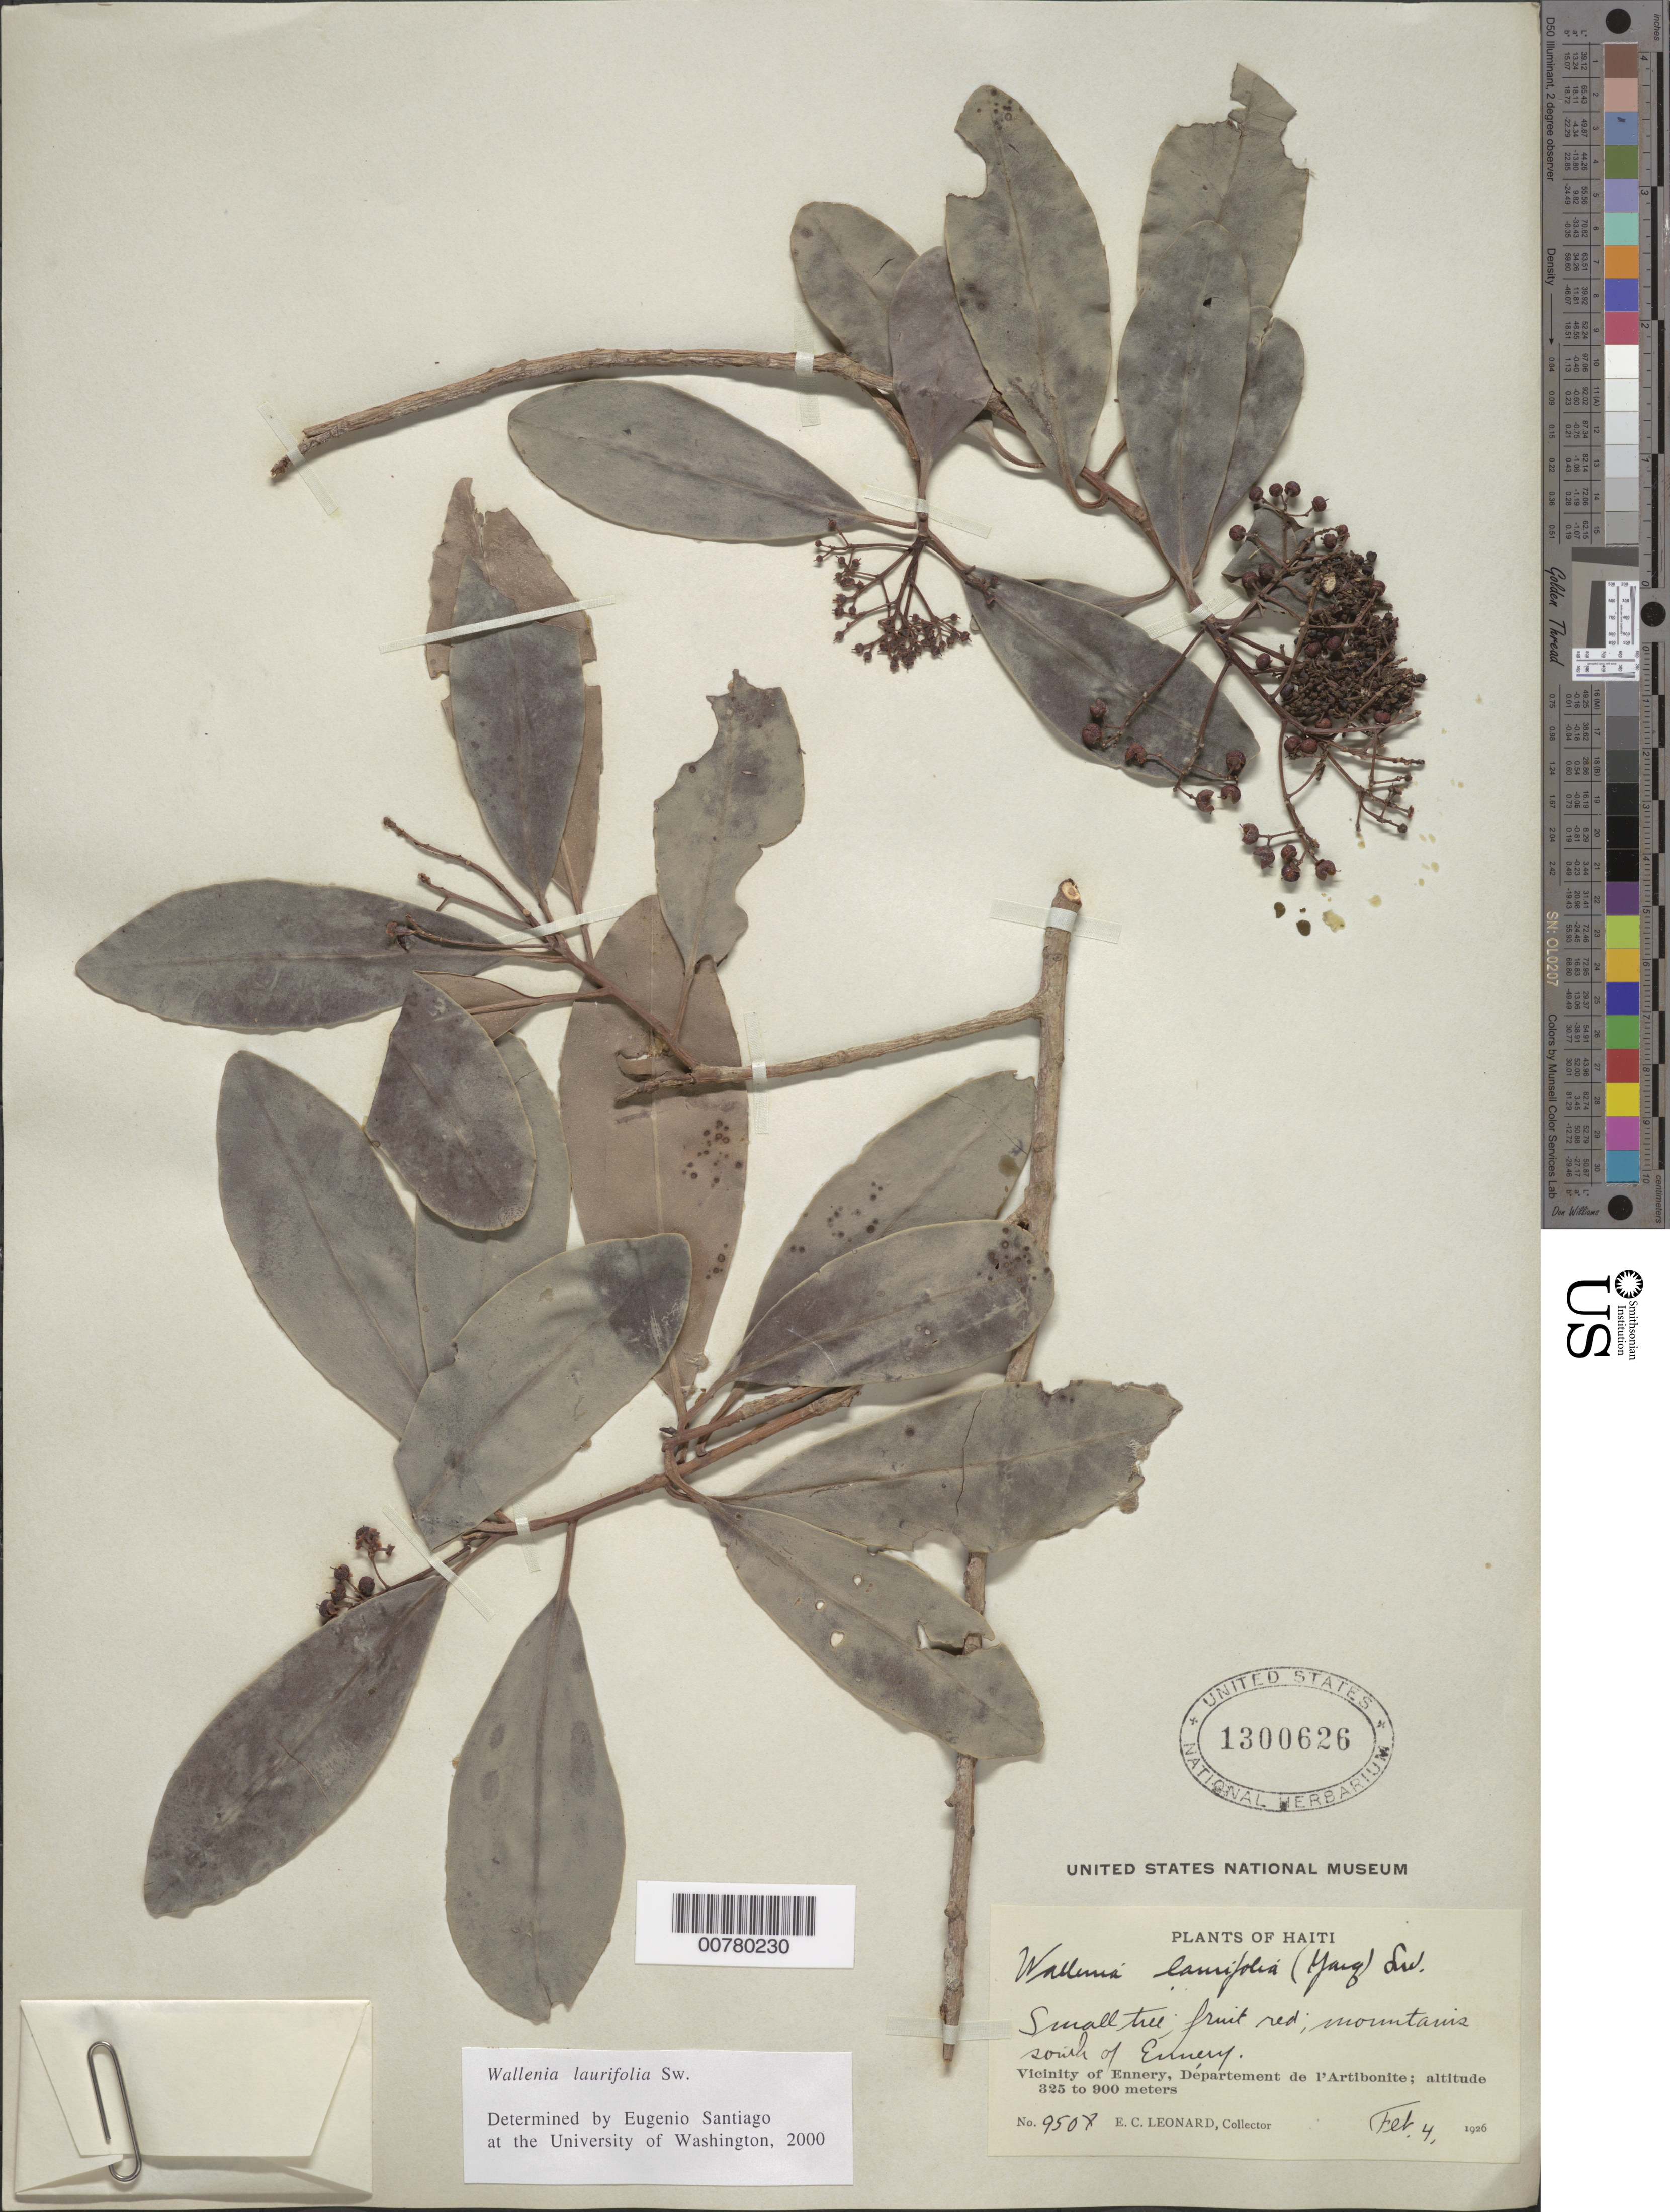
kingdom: Plantae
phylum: Tracheophyta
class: Magnoliopsida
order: Ericales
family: Primulaceae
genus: Wallenia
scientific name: Wallenia laurifolia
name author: Sw.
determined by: Santiago, E.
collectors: E. C. Leonard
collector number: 9508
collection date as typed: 04 Feb 1926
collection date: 1926-02-04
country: Haiti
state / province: Artibonite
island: Hispaniola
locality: Vicinity of Ennery, mountains south of Ennery.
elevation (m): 325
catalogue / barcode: US 1300626